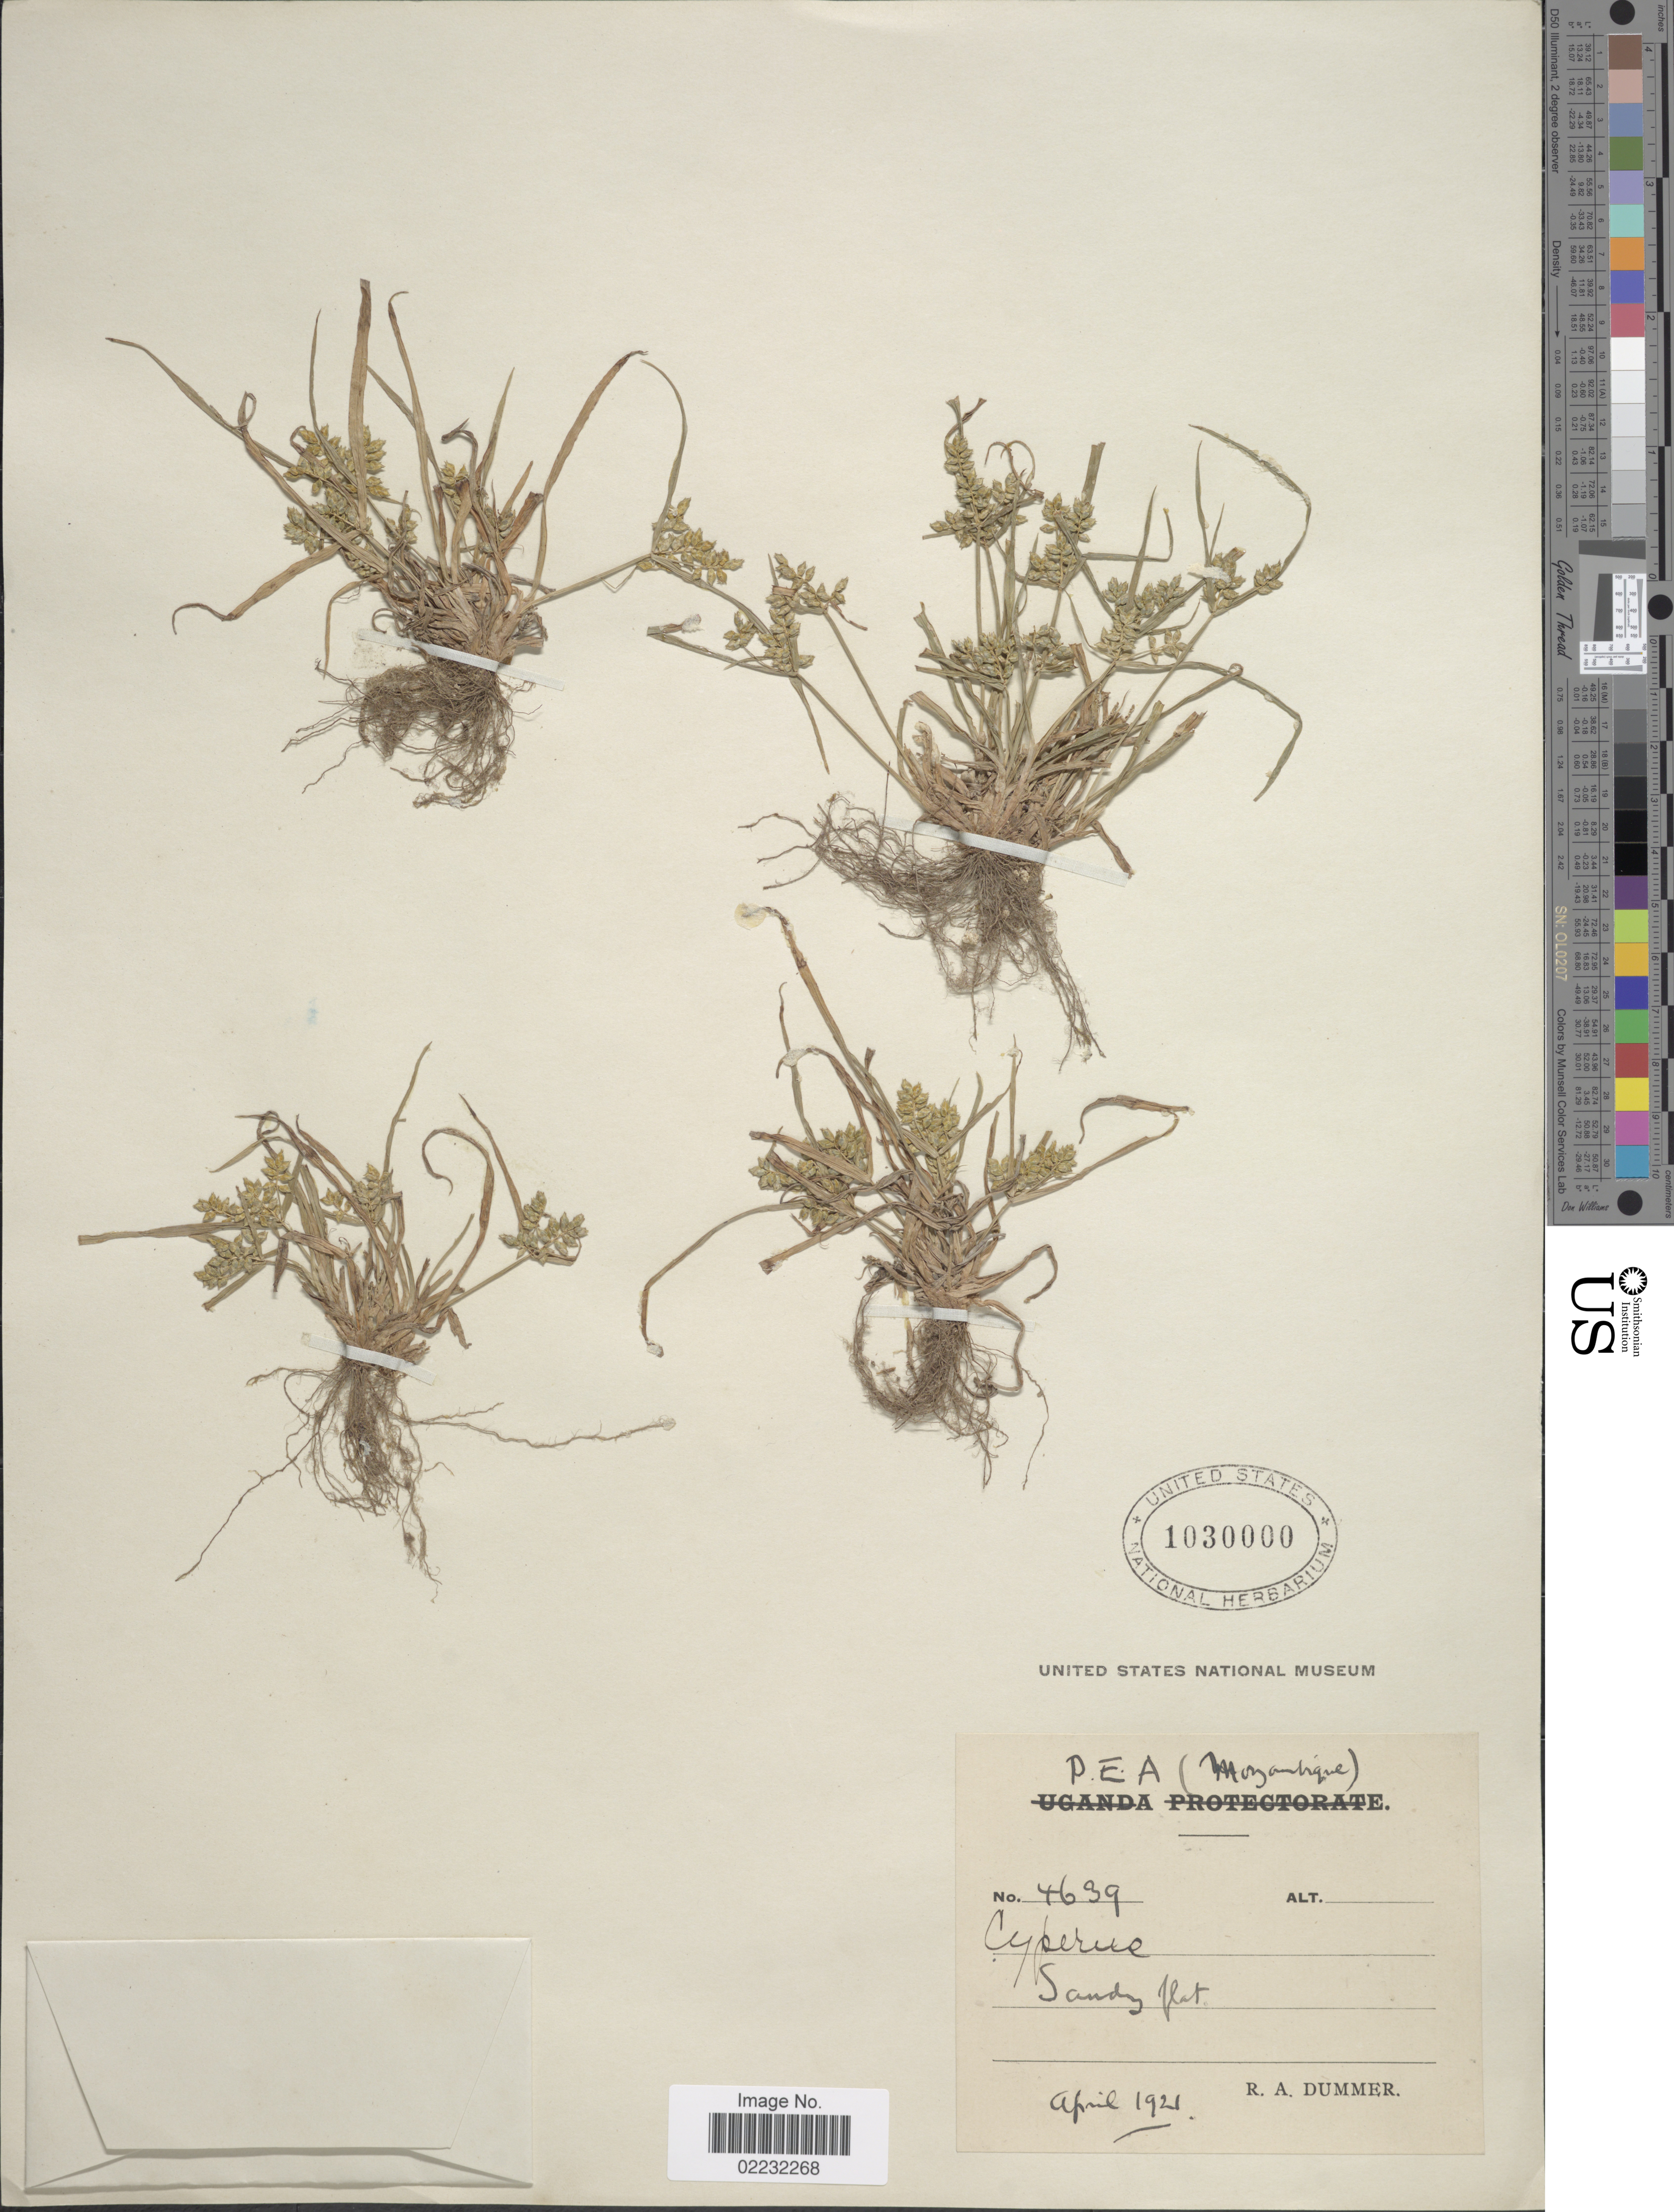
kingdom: Plantae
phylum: Tracheophyta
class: Liliopsida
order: Poales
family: Cyperaceae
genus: Cyperus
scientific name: Cyperus hyalinus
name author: Vahl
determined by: Strong, Mark T., (BOT), Smithsonian Institution - National Museum of Natural History (UNITED STATES)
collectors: R. Dümmer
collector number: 4639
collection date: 1921-04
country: Mozambique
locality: P.E.A., sandy flat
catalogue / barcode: US 1030000